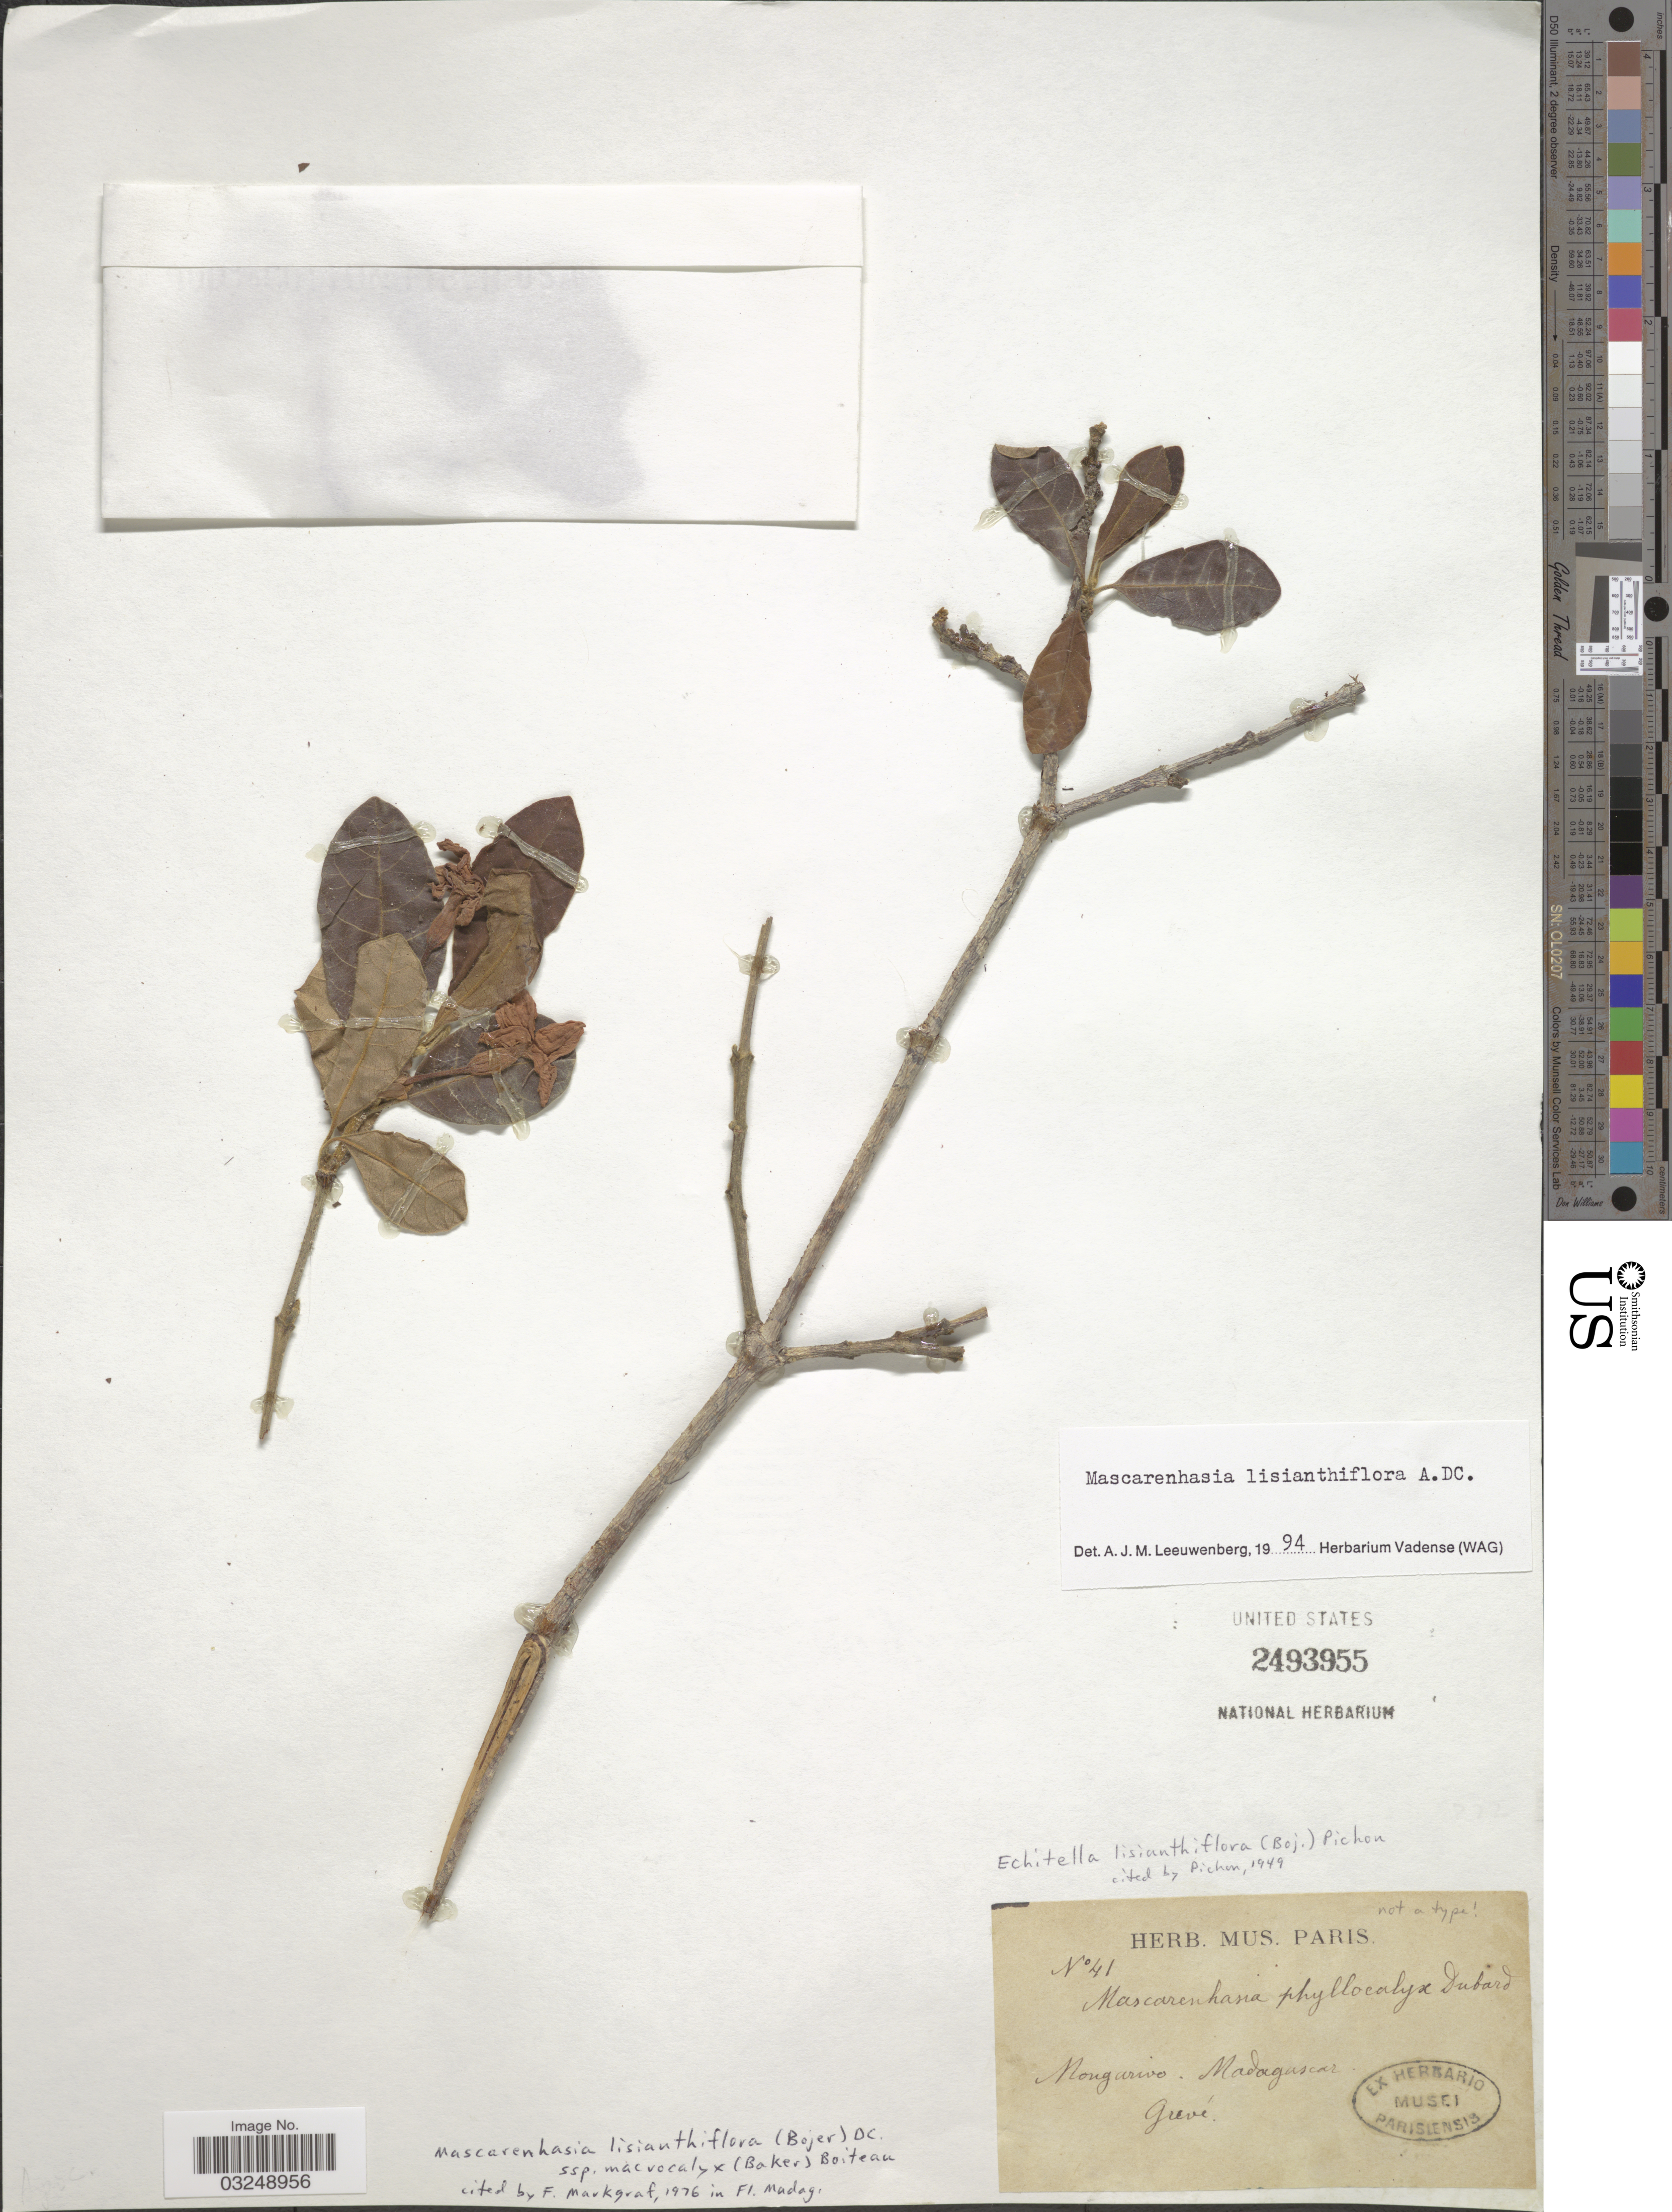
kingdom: Plantae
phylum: Tracheophyta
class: Magnoliopsida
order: Gentianales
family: Apocynaceae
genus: Mascarenhasia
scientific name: Mascarenhasia lisianthiflora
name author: DC.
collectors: -. Grevé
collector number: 41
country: Madagascar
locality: Mongarivo.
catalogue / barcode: US 2493955